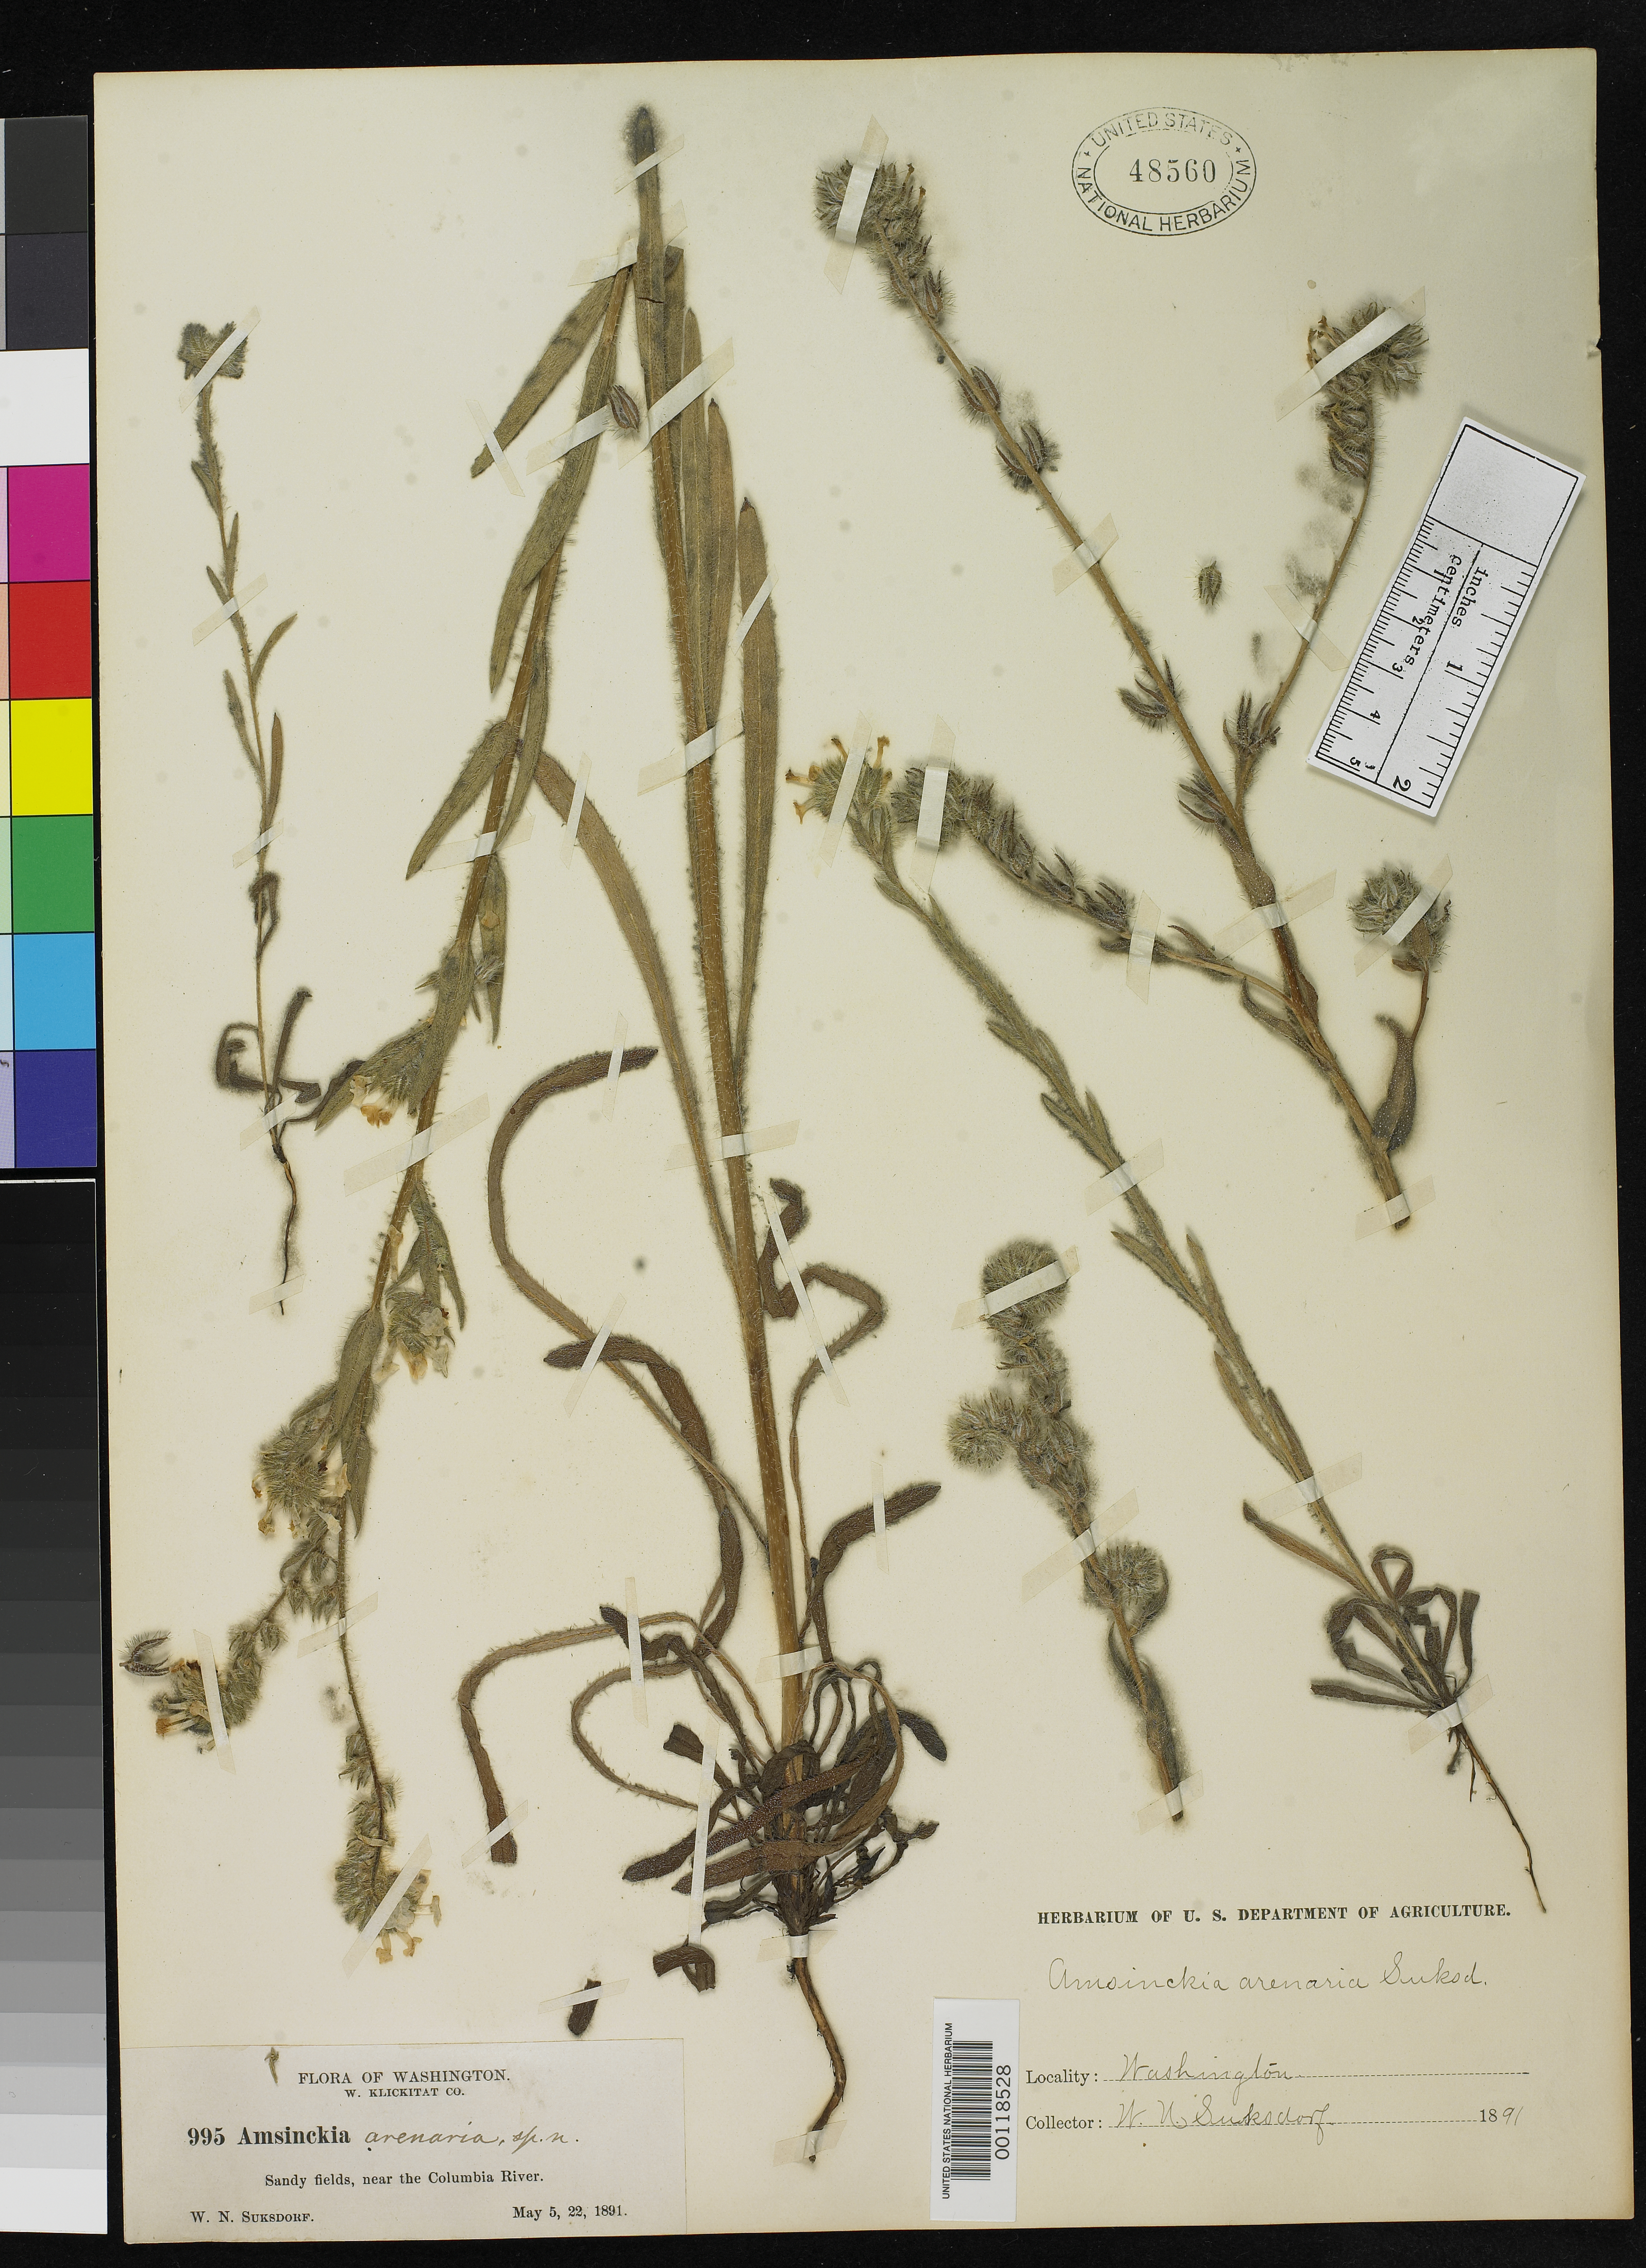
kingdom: Plantae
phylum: Tracheophyta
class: Magnoliopsida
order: Boraginales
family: Boraginaceae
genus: Amsinckia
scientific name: Amsinckia arenaria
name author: Suksd.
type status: Isotype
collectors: W. N. Suksdorf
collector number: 995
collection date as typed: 05 May 1891 to 22 May 1891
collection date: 1891-05-05/1891-05-22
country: United States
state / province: Washington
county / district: Klickitat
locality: Bingen, Columbia River.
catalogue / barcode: US 48560